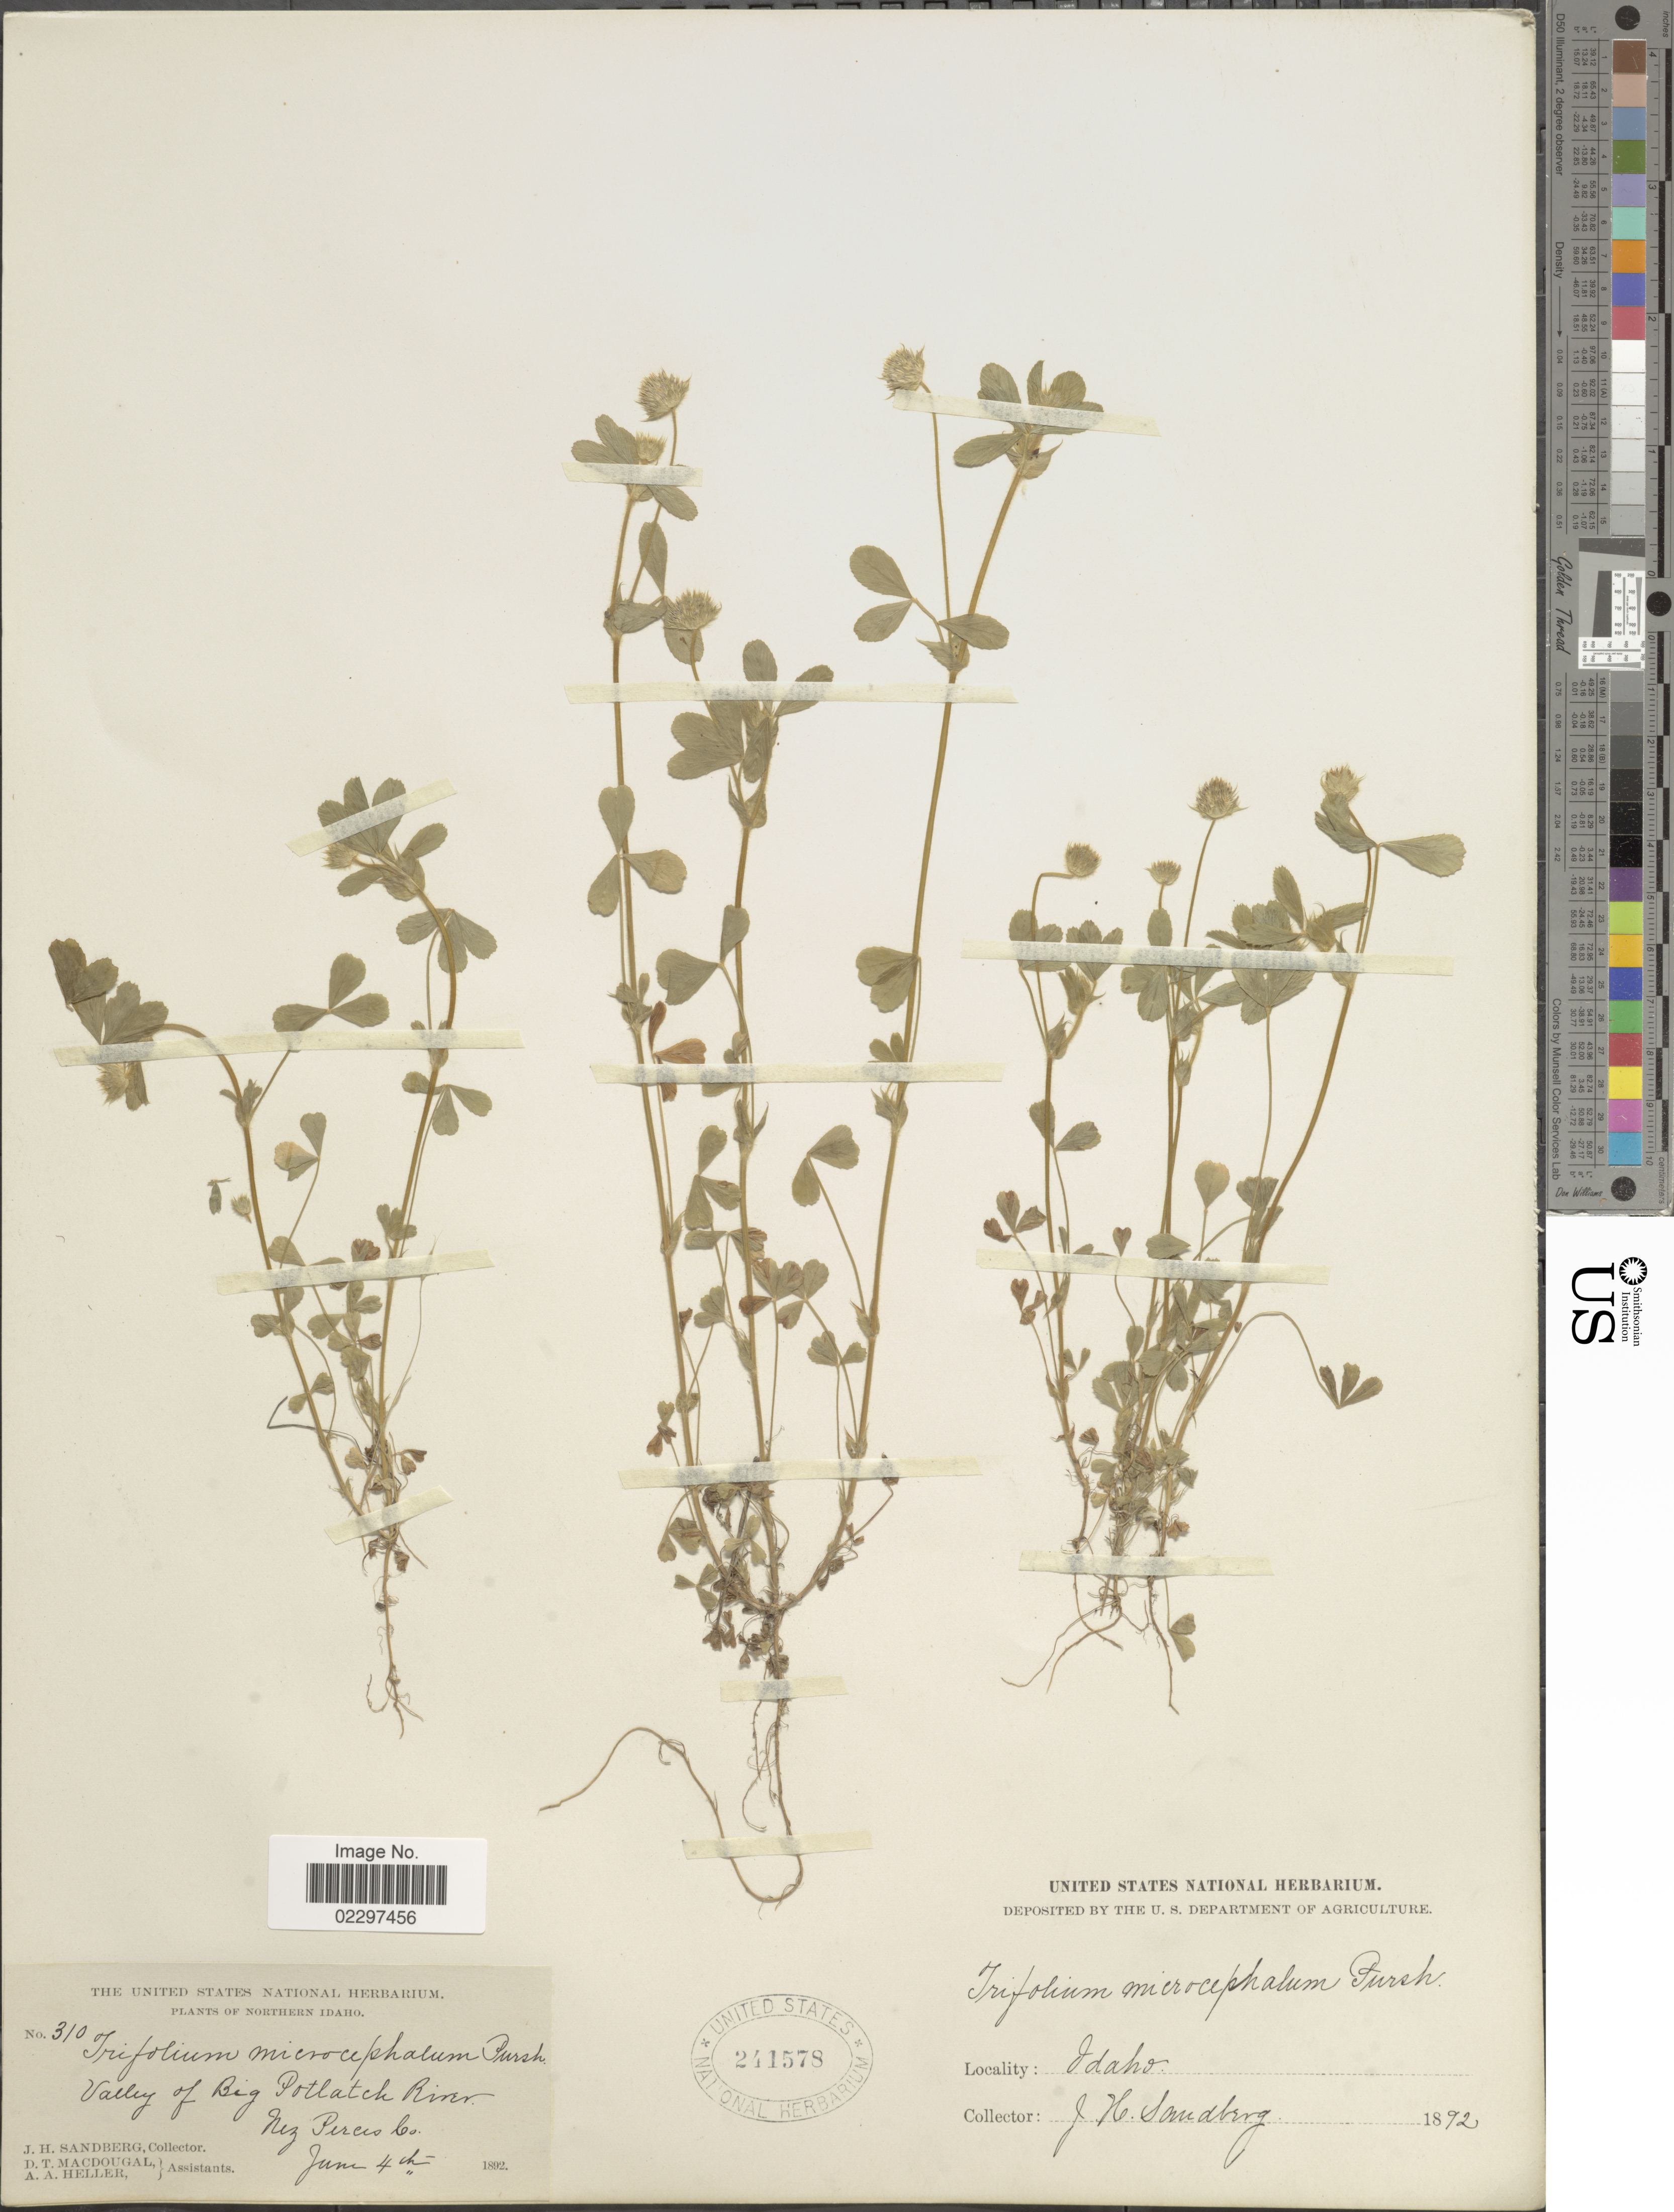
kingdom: Plantae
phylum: Tracheophyta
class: Magnoliopsida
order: Fabales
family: Fabaceae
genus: Trifolium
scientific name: Trifolium microcephalum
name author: Pursh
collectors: J. H. Sandberg, D. T. MacDougal & A. A. Heller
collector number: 310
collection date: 1892-06-04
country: United States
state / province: Idaho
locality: Northern Idaho. Valley of Big Potlatch River. Nez Perces Co.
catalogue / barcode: US 241578